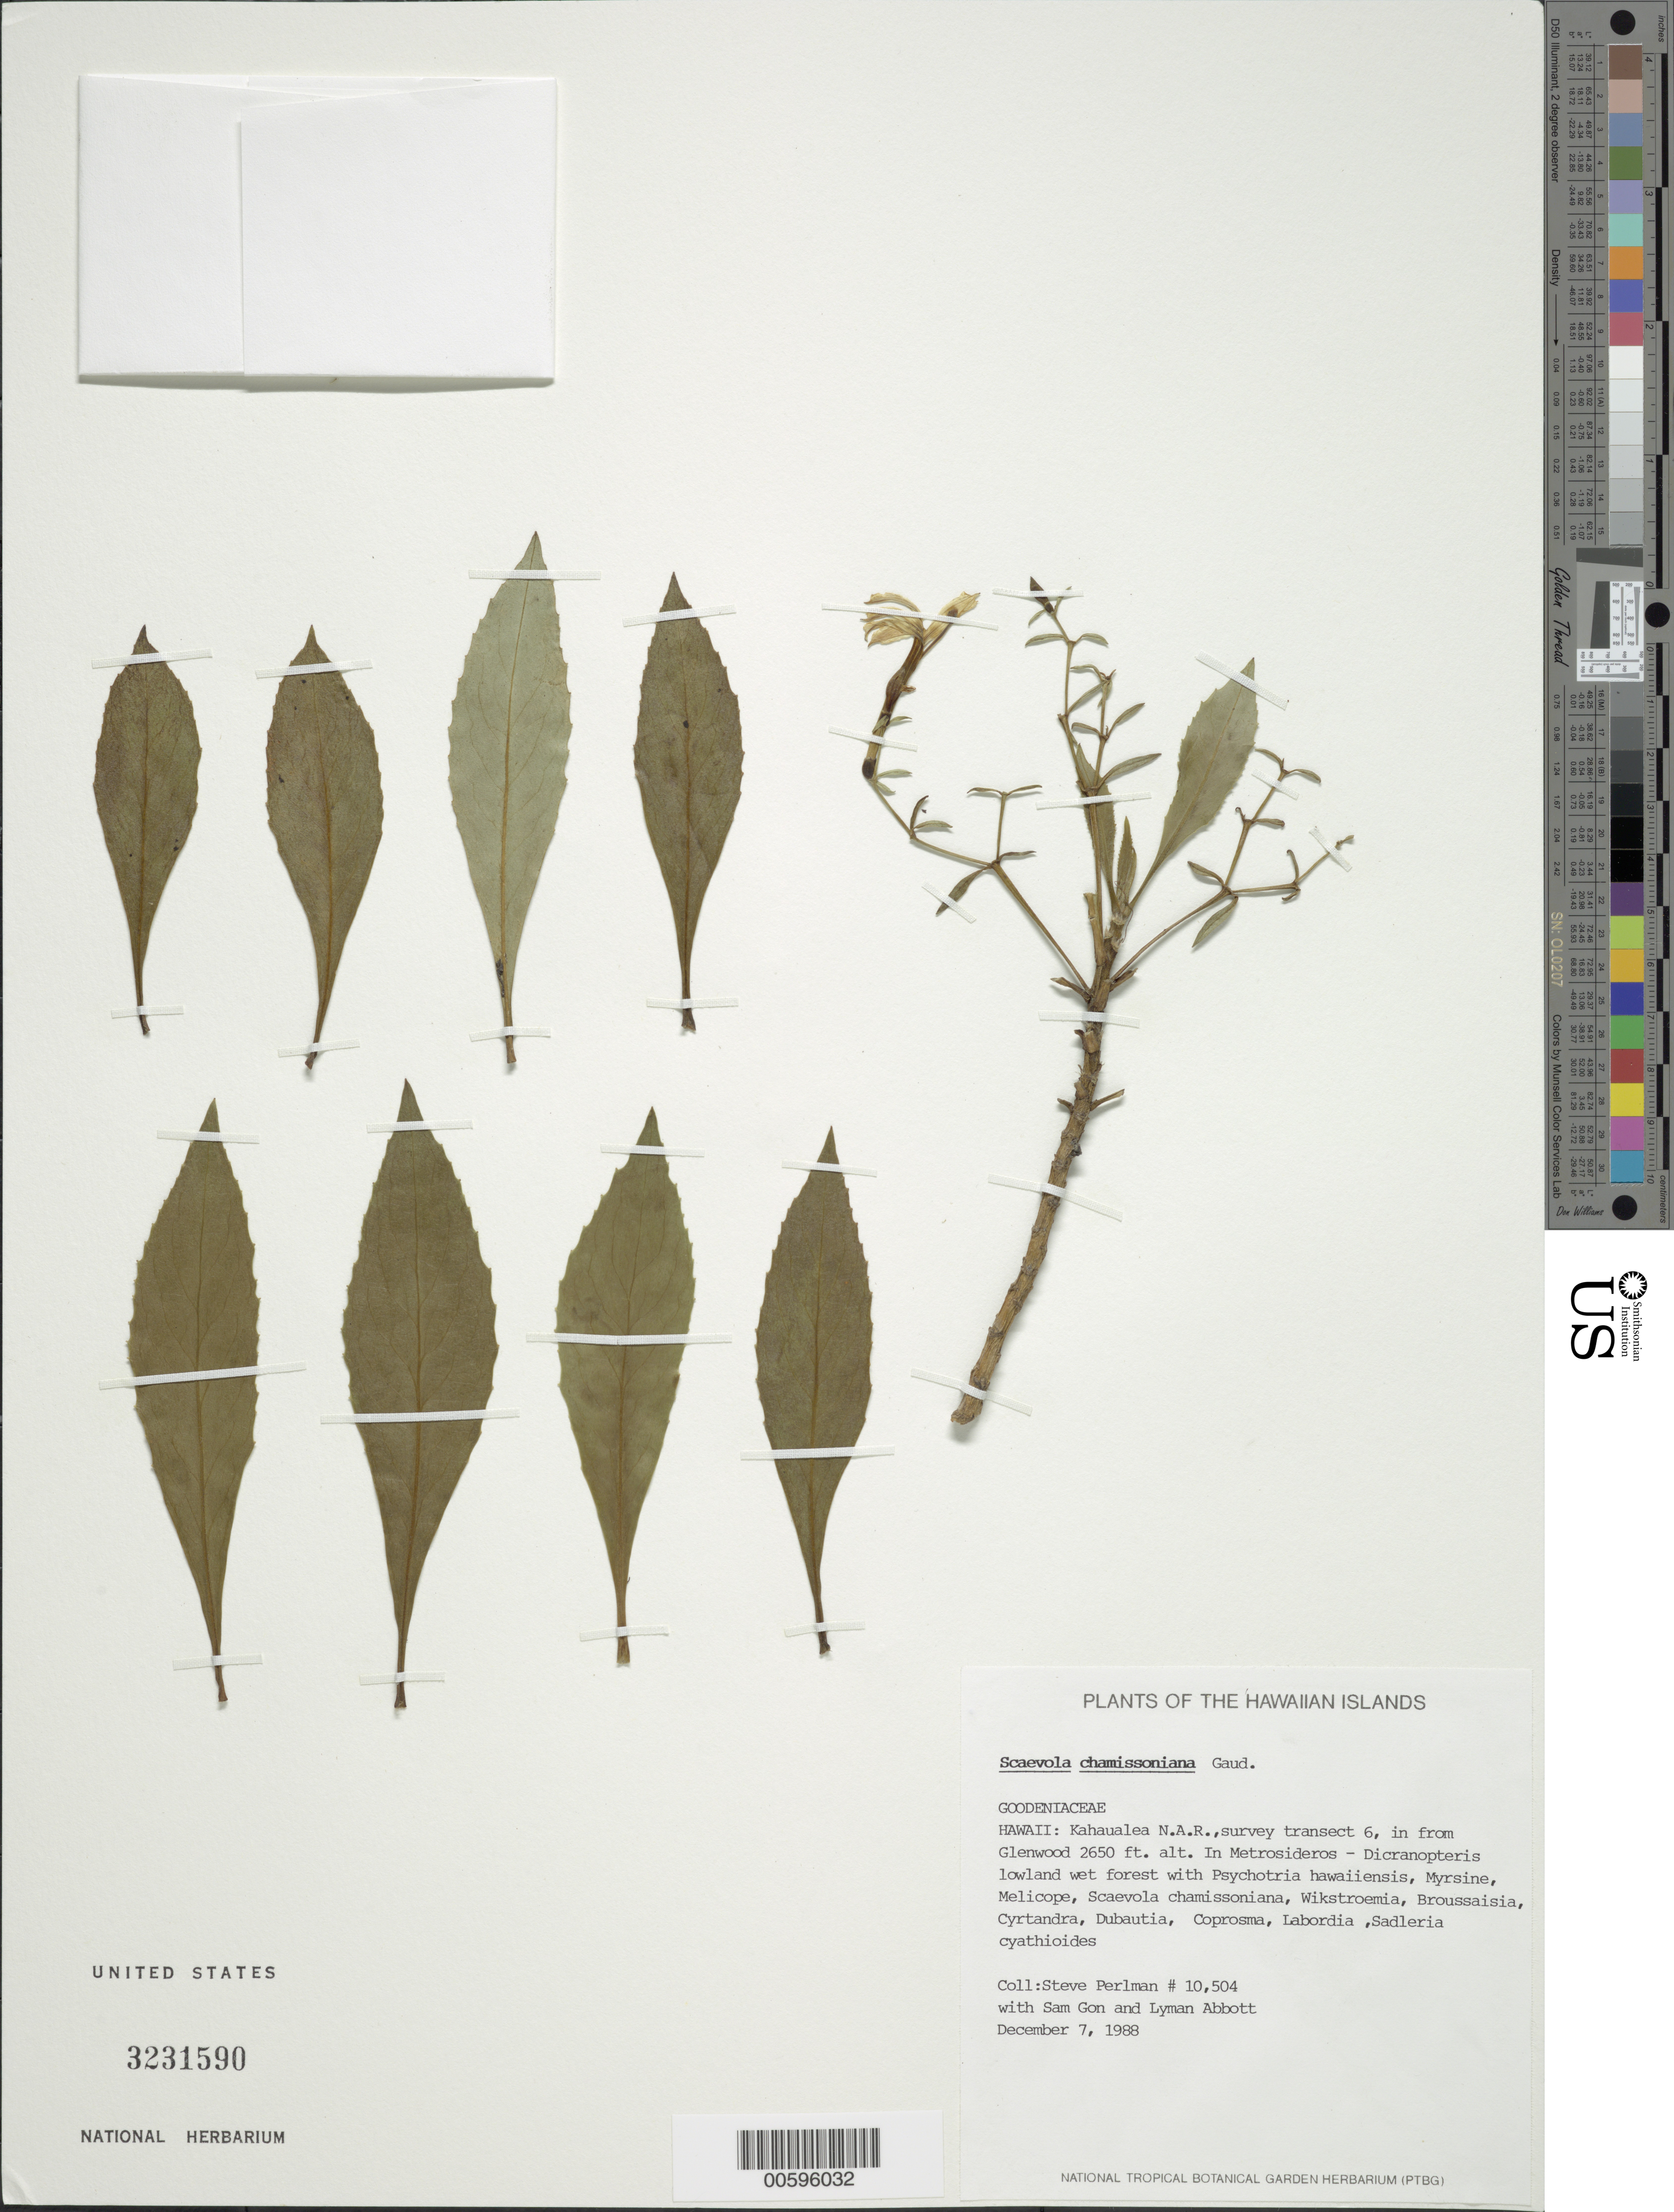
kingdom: Plantae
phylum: Tracheophyta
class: Magnoliopsida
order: Asterales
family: Goodeniaceae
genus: Scaevola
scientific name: Scaevola chamissoniana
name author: Gaudich.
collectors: S. P. Perlman, S. Gon & L. Abbott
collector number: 10504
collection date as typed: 7 Dec 1988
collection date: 1988-12-07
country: United States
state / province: Hawaii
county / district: Hawaii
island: Hawaii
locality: Kahaualea N.A.R., survey transect 6, in from Glenwood.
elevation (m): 808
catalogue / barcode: US 3231590